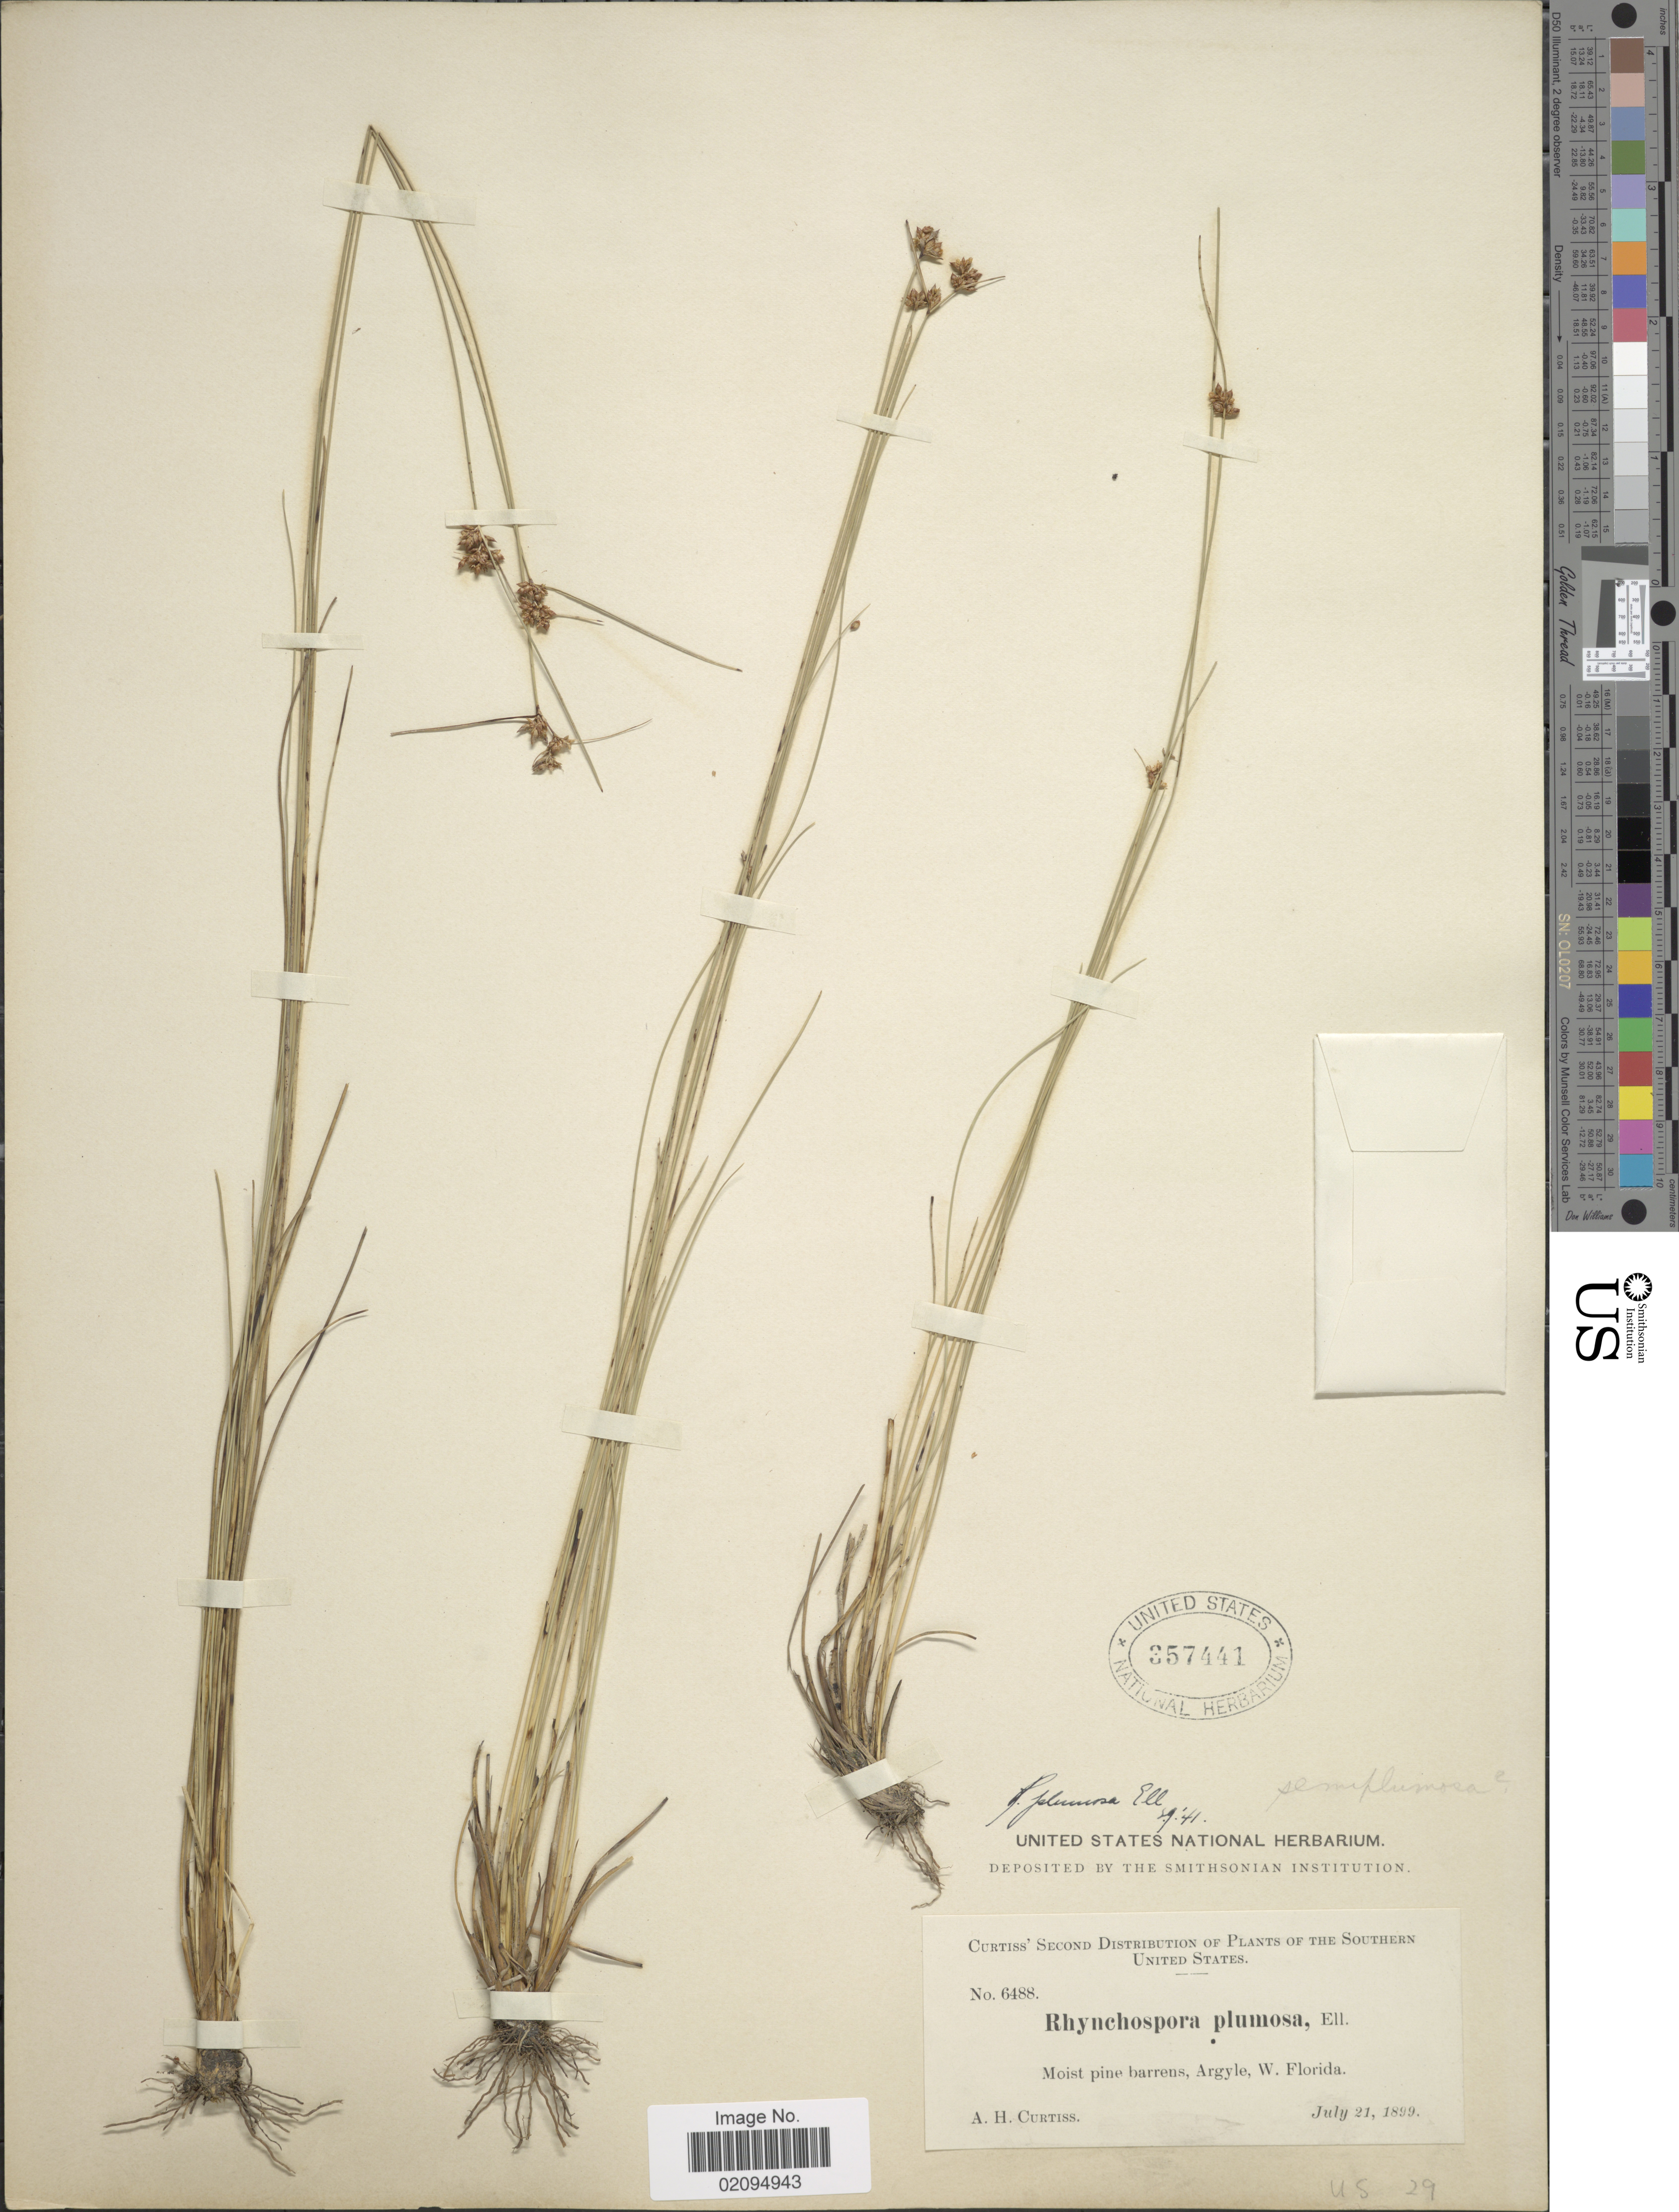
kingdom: Plantae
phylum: Tracheophyta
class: Liliopsida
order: Poales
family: Cyperaceae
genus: Rhynchospora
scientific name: Rhynchospora plumosa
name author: Elliott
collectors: A. H. Curtiss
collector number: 6488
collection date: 1899-07-21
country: United States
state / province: Florida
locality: Argyle, W. Florida. Southern United States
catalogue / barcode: US 357441